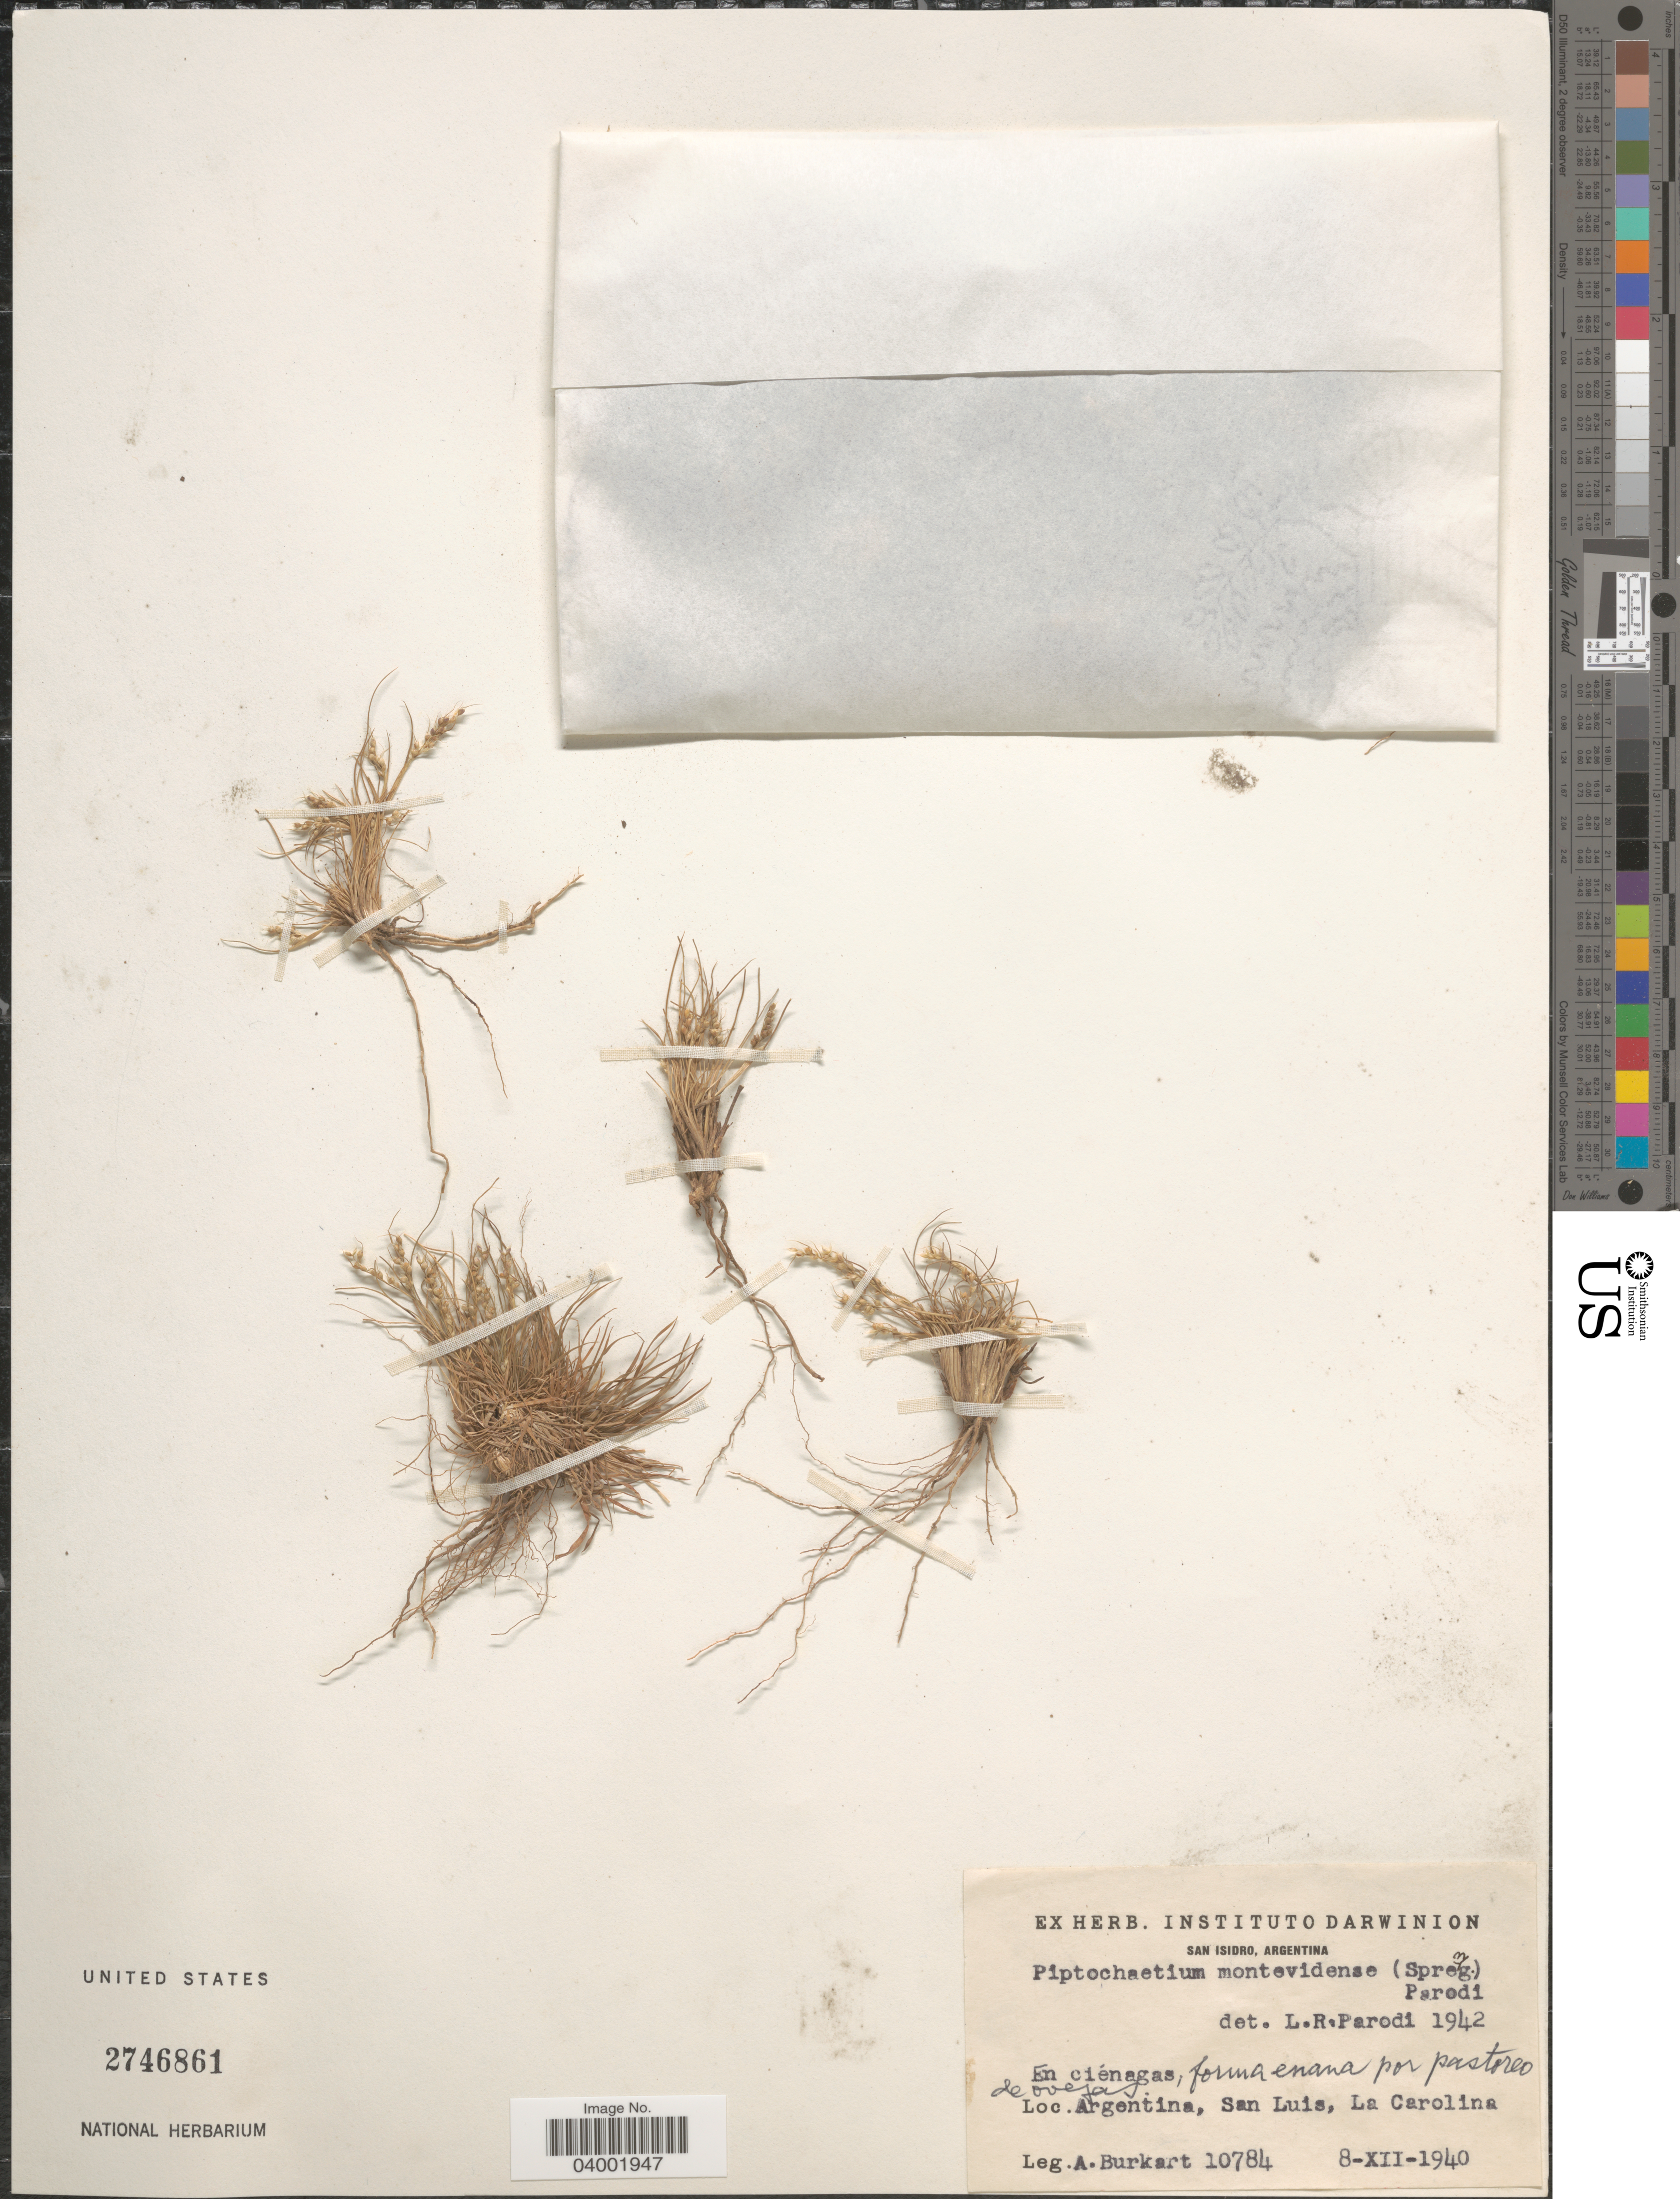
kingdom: Plantae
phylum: Tracheophyta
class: Liliopsida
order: Poales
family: Poaceae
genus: Piptochaetium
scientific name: Piptochaetium montevidense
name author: (Spreng.) Parodi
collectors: A. E. Burkart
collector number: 10784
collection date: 1940-12-08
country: Argentina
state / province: San Luis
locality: La Carolina.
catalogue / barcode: US 2746861